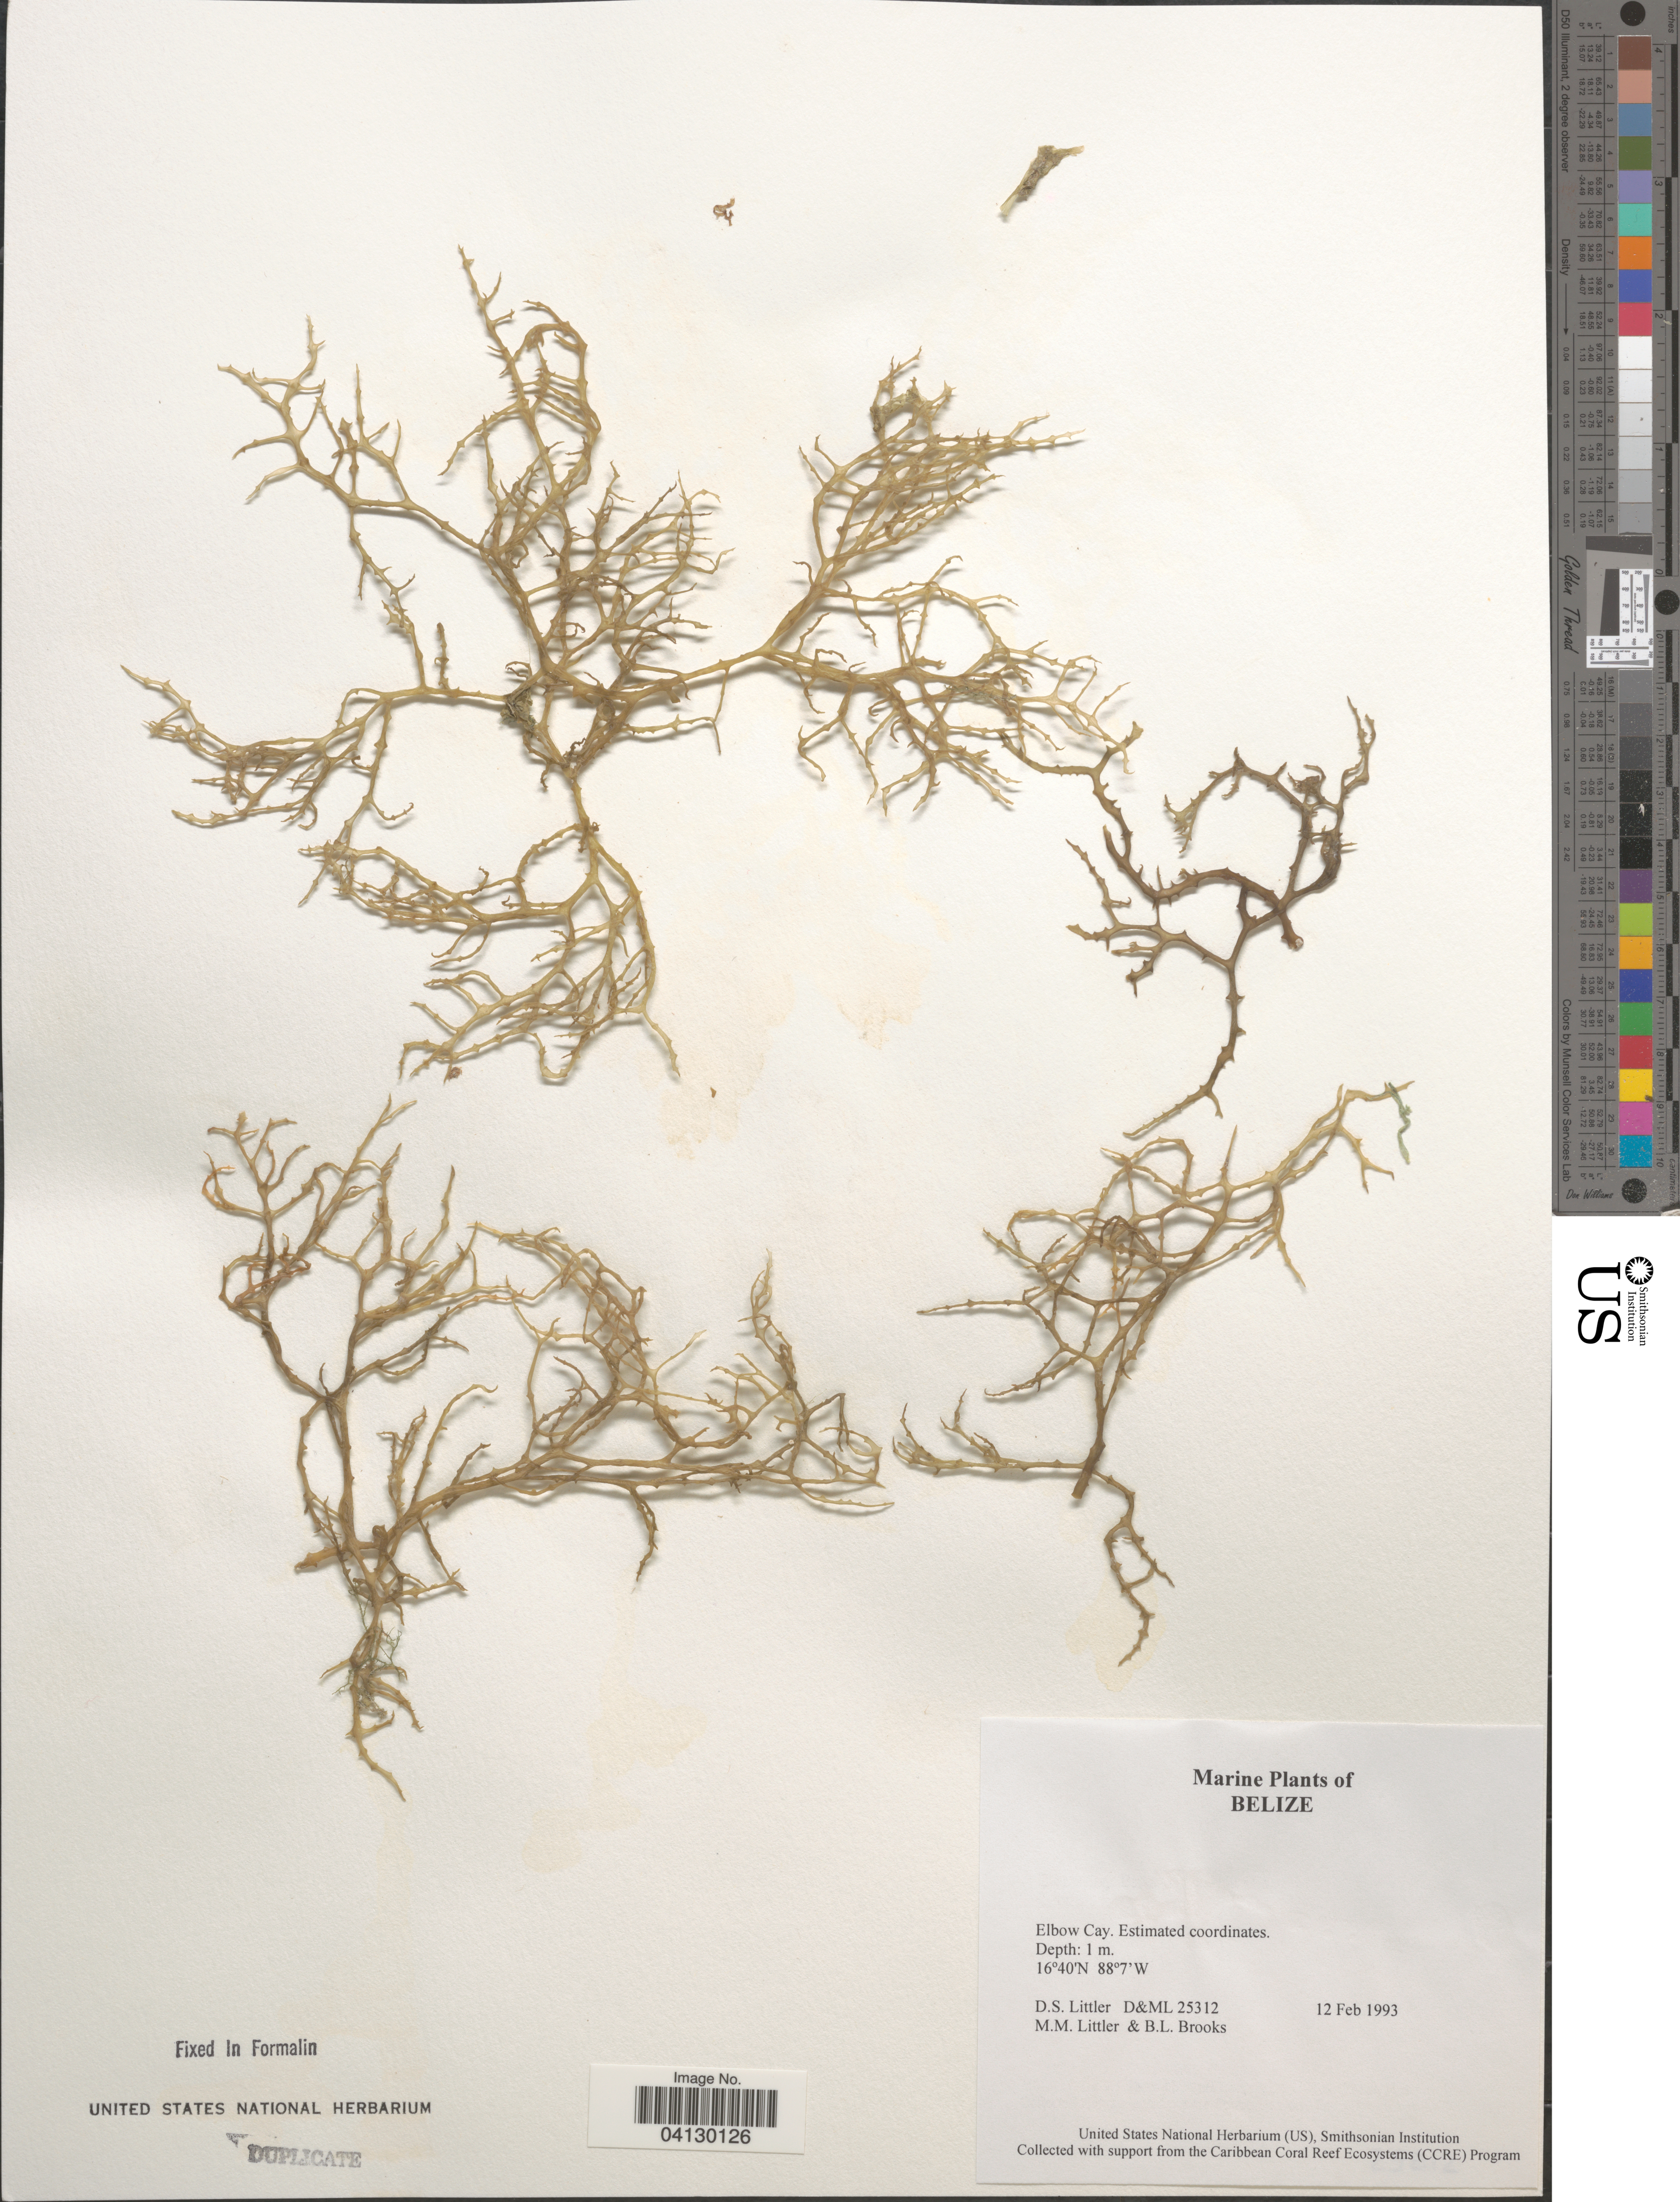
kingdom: Plantae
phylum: Rhodophyta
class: Florideophyceae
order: Corallinales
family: Corallinaceae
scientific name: Crustose Coralline Algae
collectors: D. S. Littler & B. Brooks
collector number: D&ML 25312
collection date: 1993-02-12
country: Belize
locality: Elbow Cay.